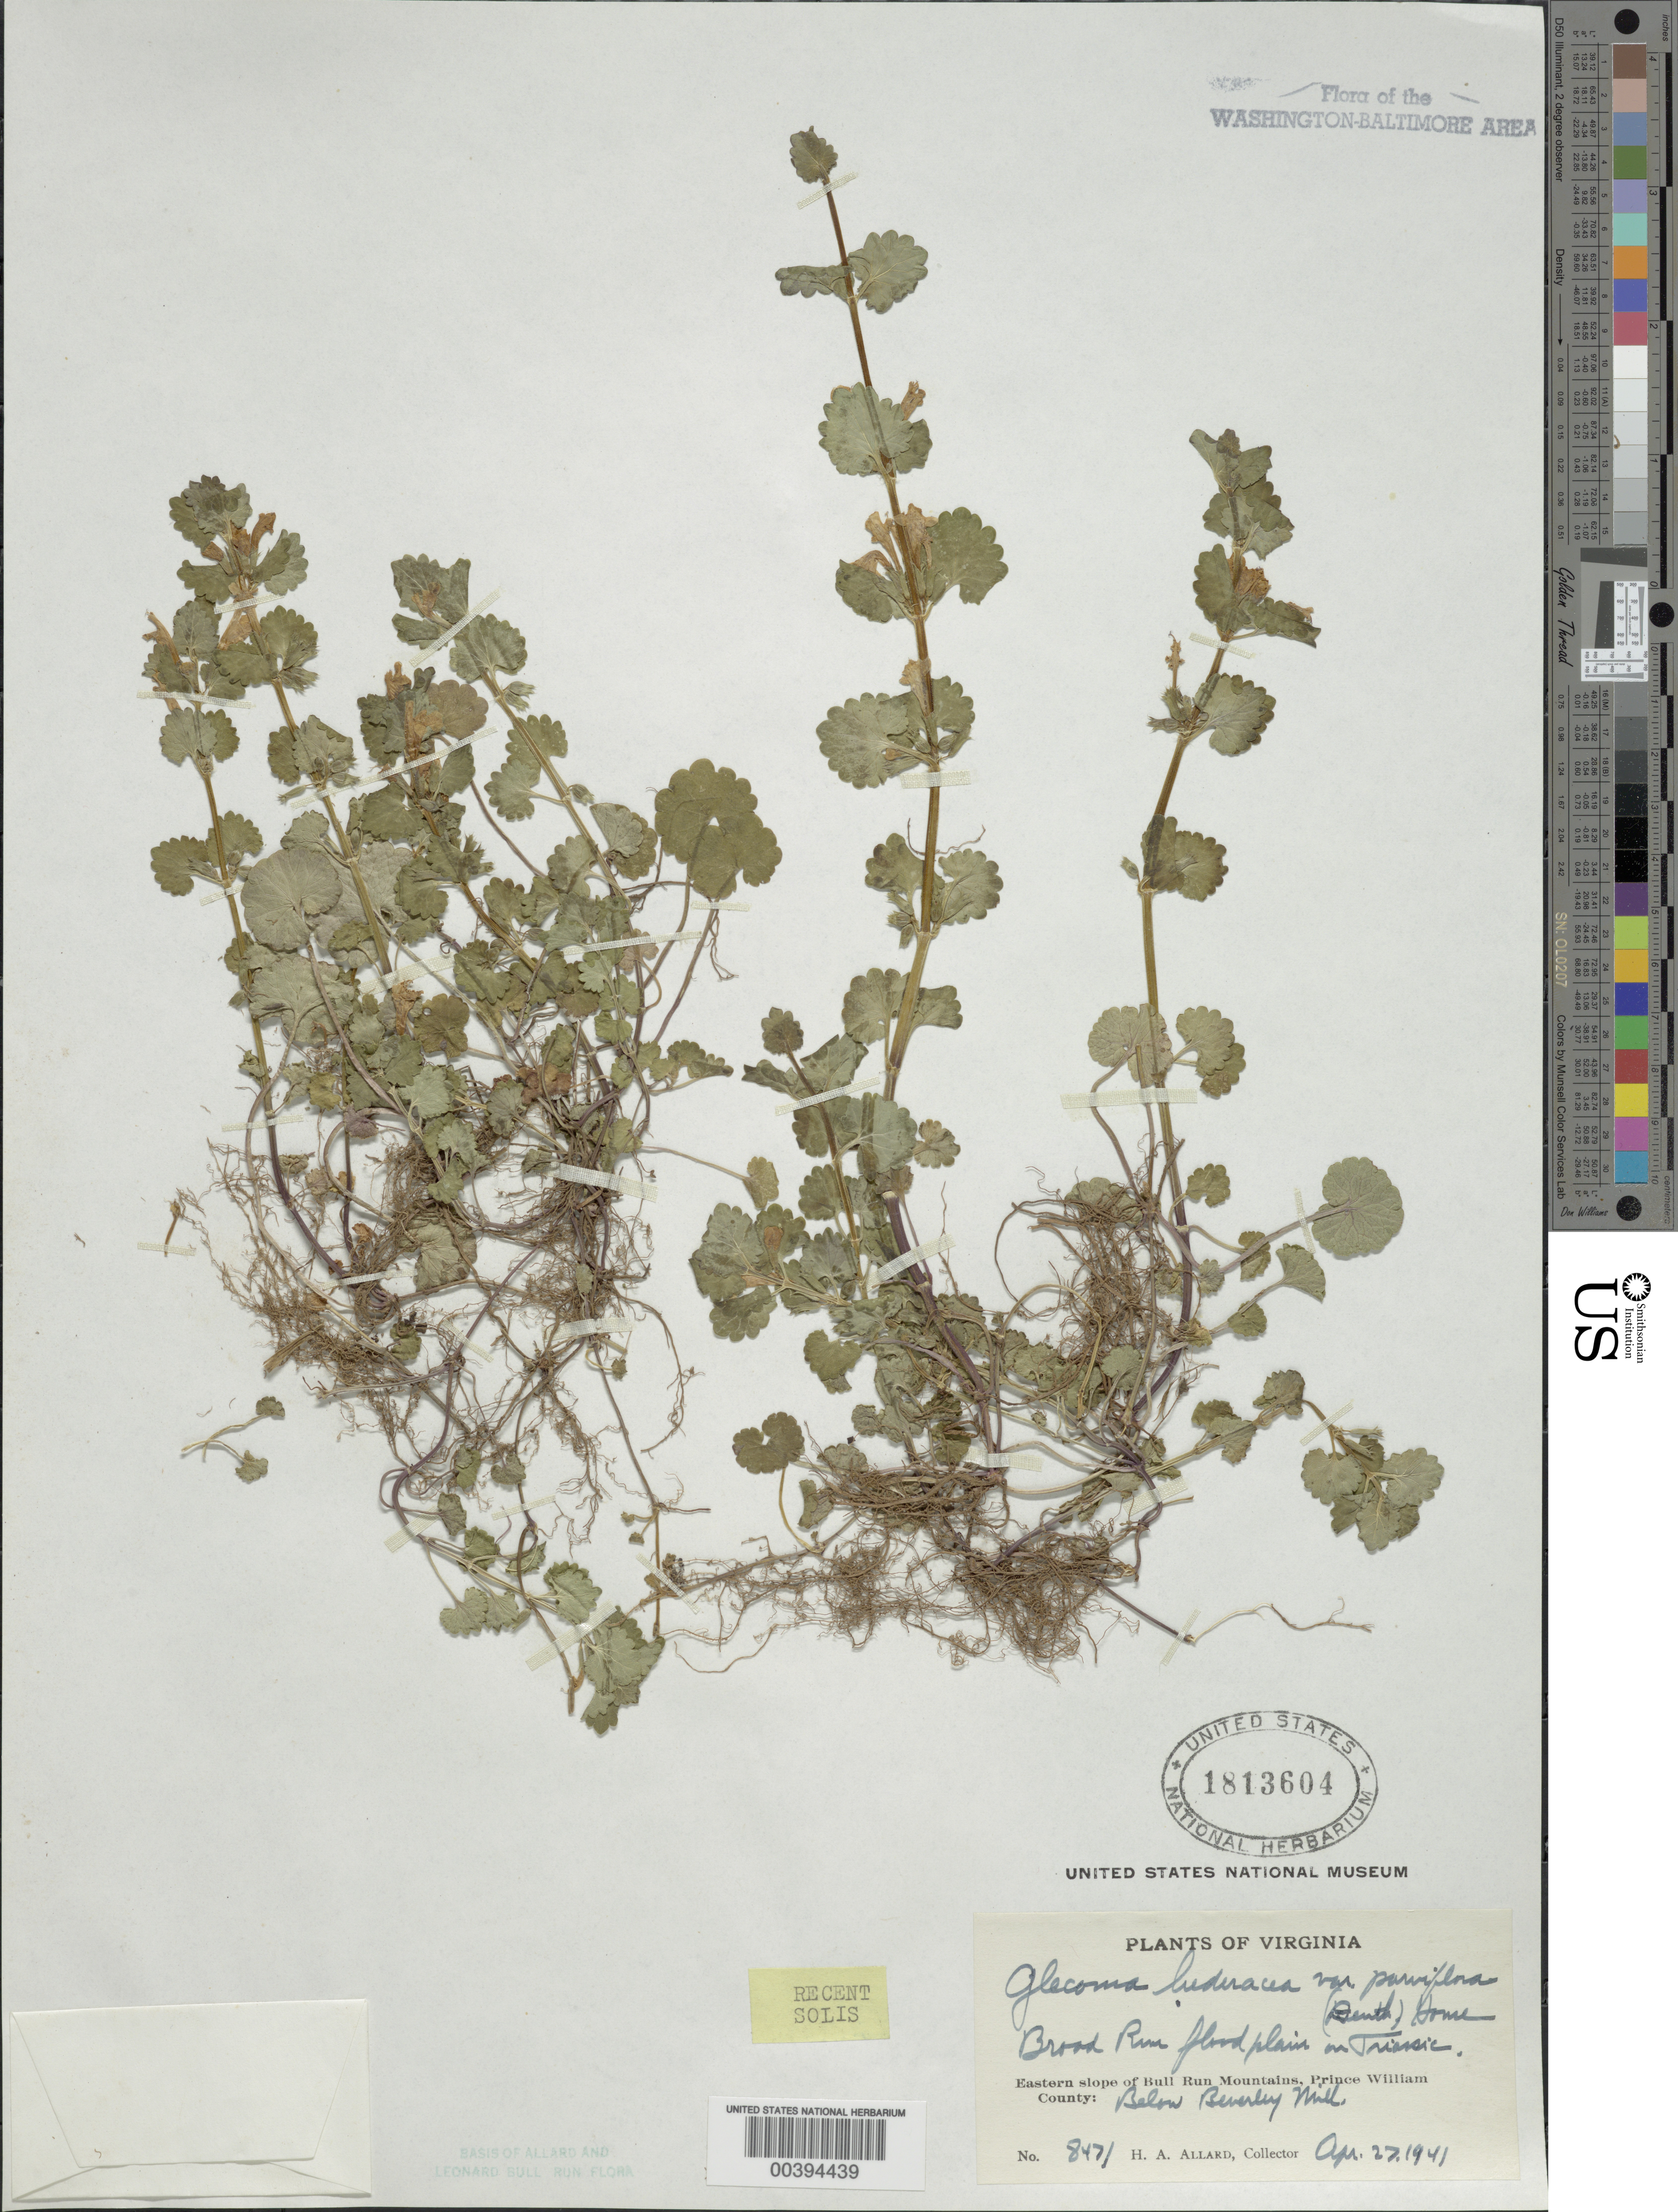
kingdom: Plantae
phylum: Tracheophyta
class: Magnoliopsida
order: Lamiales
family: Lamiaceae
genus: Glechoma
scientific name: Glechoma hederacea var. micrantha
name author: Moric.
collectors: H. A. Allard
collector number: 8471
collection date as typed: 27 Apr 1941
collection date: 1941-04-27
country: United States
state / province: Virginia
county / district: Prince William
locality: Broad Run below Beverley Mill, eastern slope of Bull Run Mts.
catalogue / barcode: US 1813604